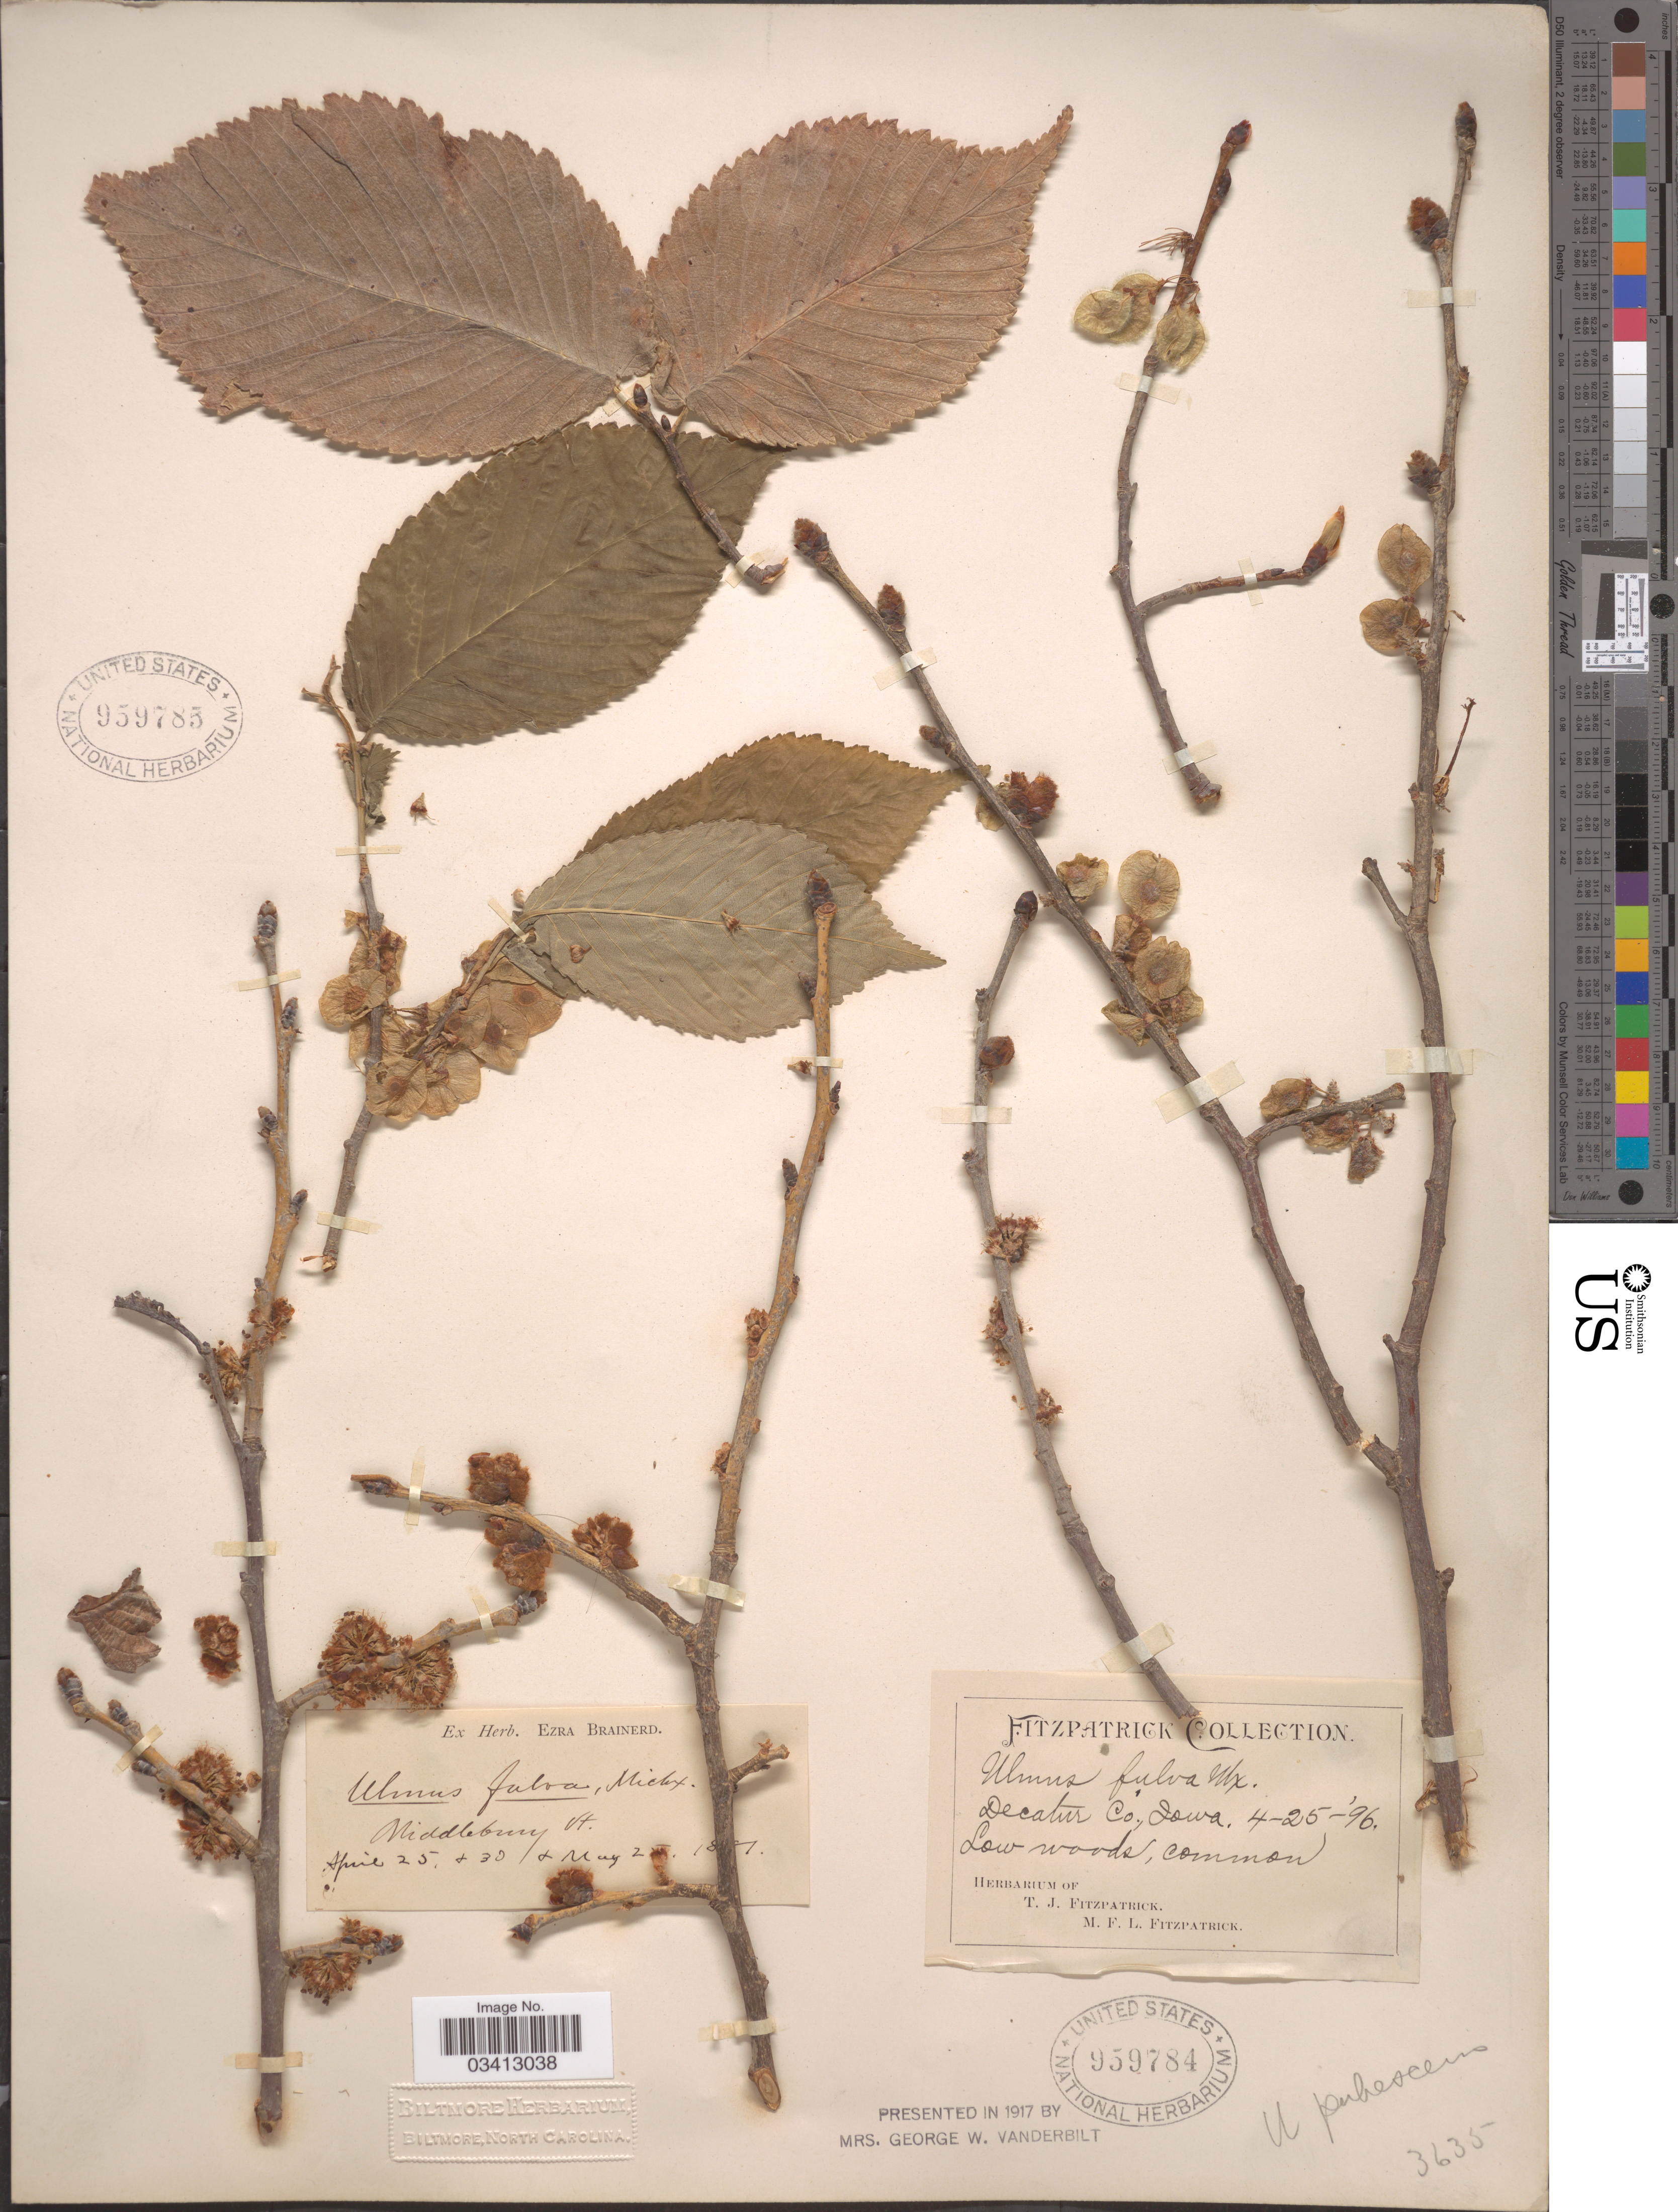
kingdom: Plantae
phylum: Tracheophyta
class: Magnoliopsida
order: Rosales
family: Ulmaceae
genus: Ulmus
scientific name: Ulmus rubra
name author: Muhl.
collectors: ex herb. T. J. Fitzpatrick M. F. L. Fitzpatrick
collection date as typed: Transcribed d/m/y: 25/4/96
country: United States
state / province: Iowa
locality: Decatur Co.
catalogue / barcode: US 959784